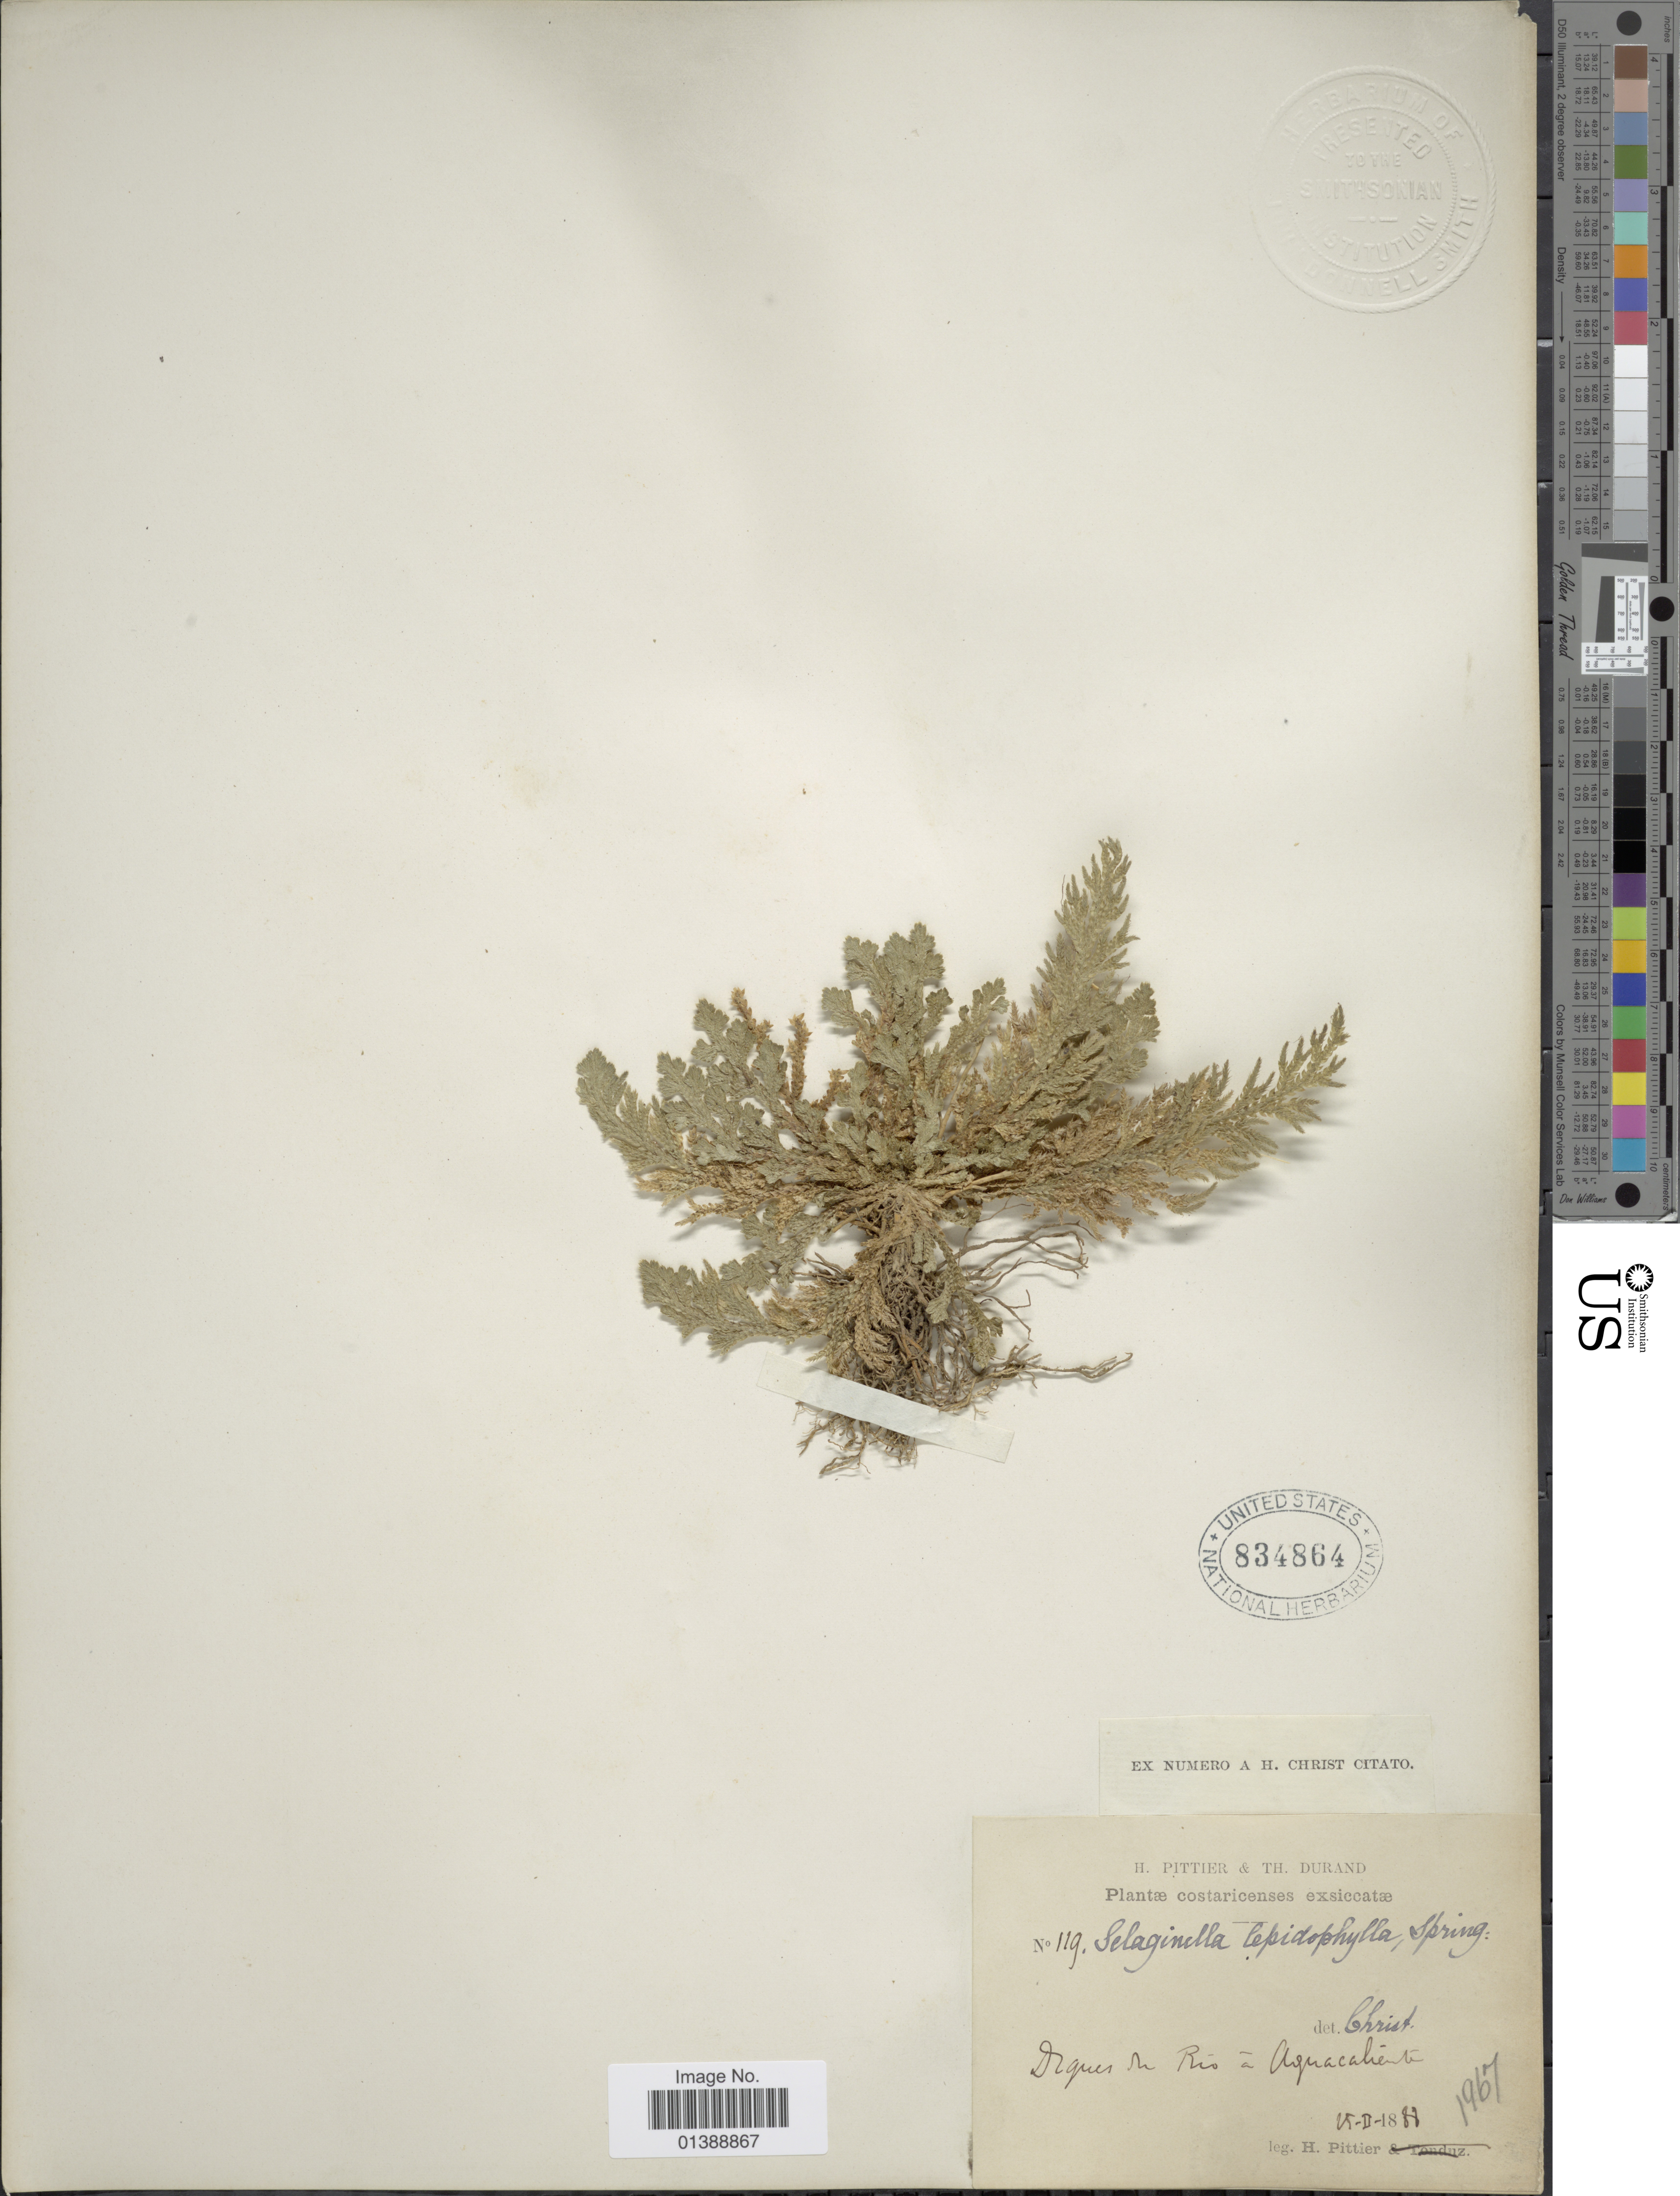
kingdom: Plantae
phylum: Tracheophyta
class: Lycopodiopsida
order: Selaginellales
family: Selaginellaceae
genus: Selaginella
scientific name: Selaginella pallescens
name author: (C. Presl) Spring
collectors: H. F. Pittier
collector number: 119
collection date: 1888-02-25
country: Costa Rica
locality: Digues de rio a Agua Caliente [River dam at Agua Caliente]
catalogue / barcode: US 834864